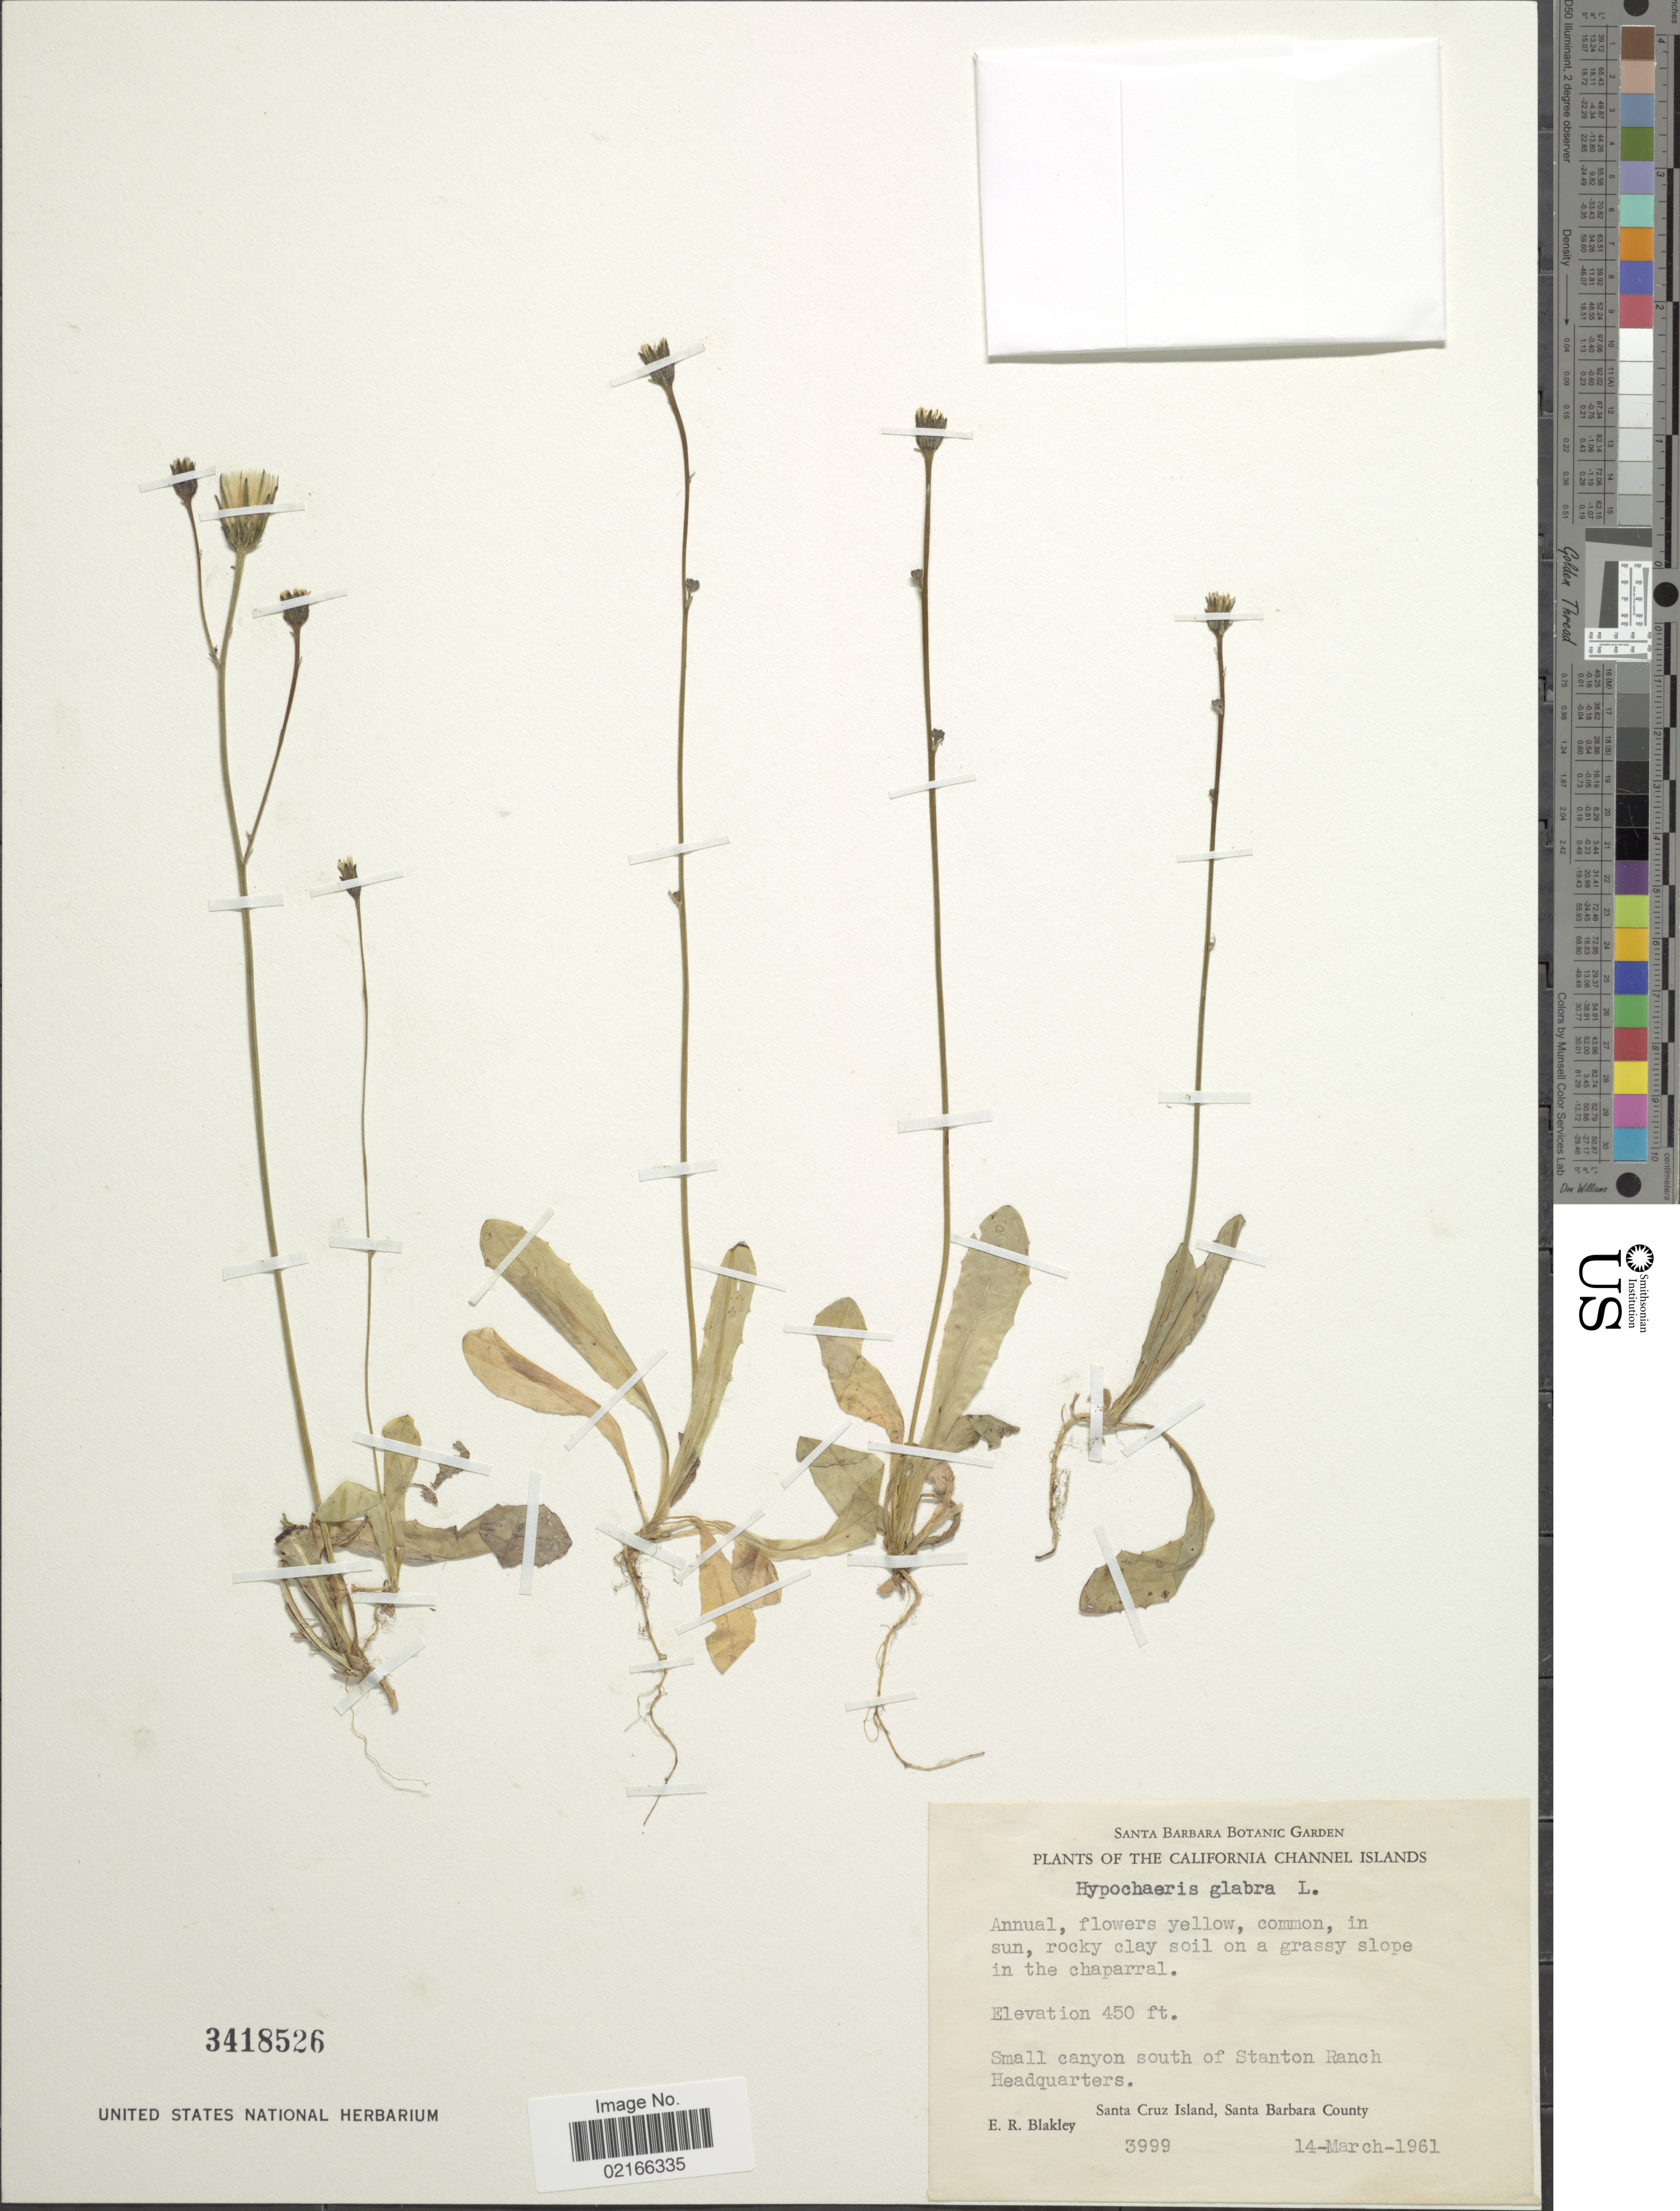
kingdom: Plantae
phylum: Tracheophyta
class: Magnoliopsida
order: Asterales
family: Asteraceae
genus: Hypochaeris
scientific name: Hypochaeris glabra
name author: L.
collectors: E. R. Blakley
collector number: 3999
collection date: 1961-03-14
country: United States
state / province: California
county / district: Santa Barbara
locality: California Channel Islands. Small canyon south of Stanton Ranch Headquarters. Santa Cruz Island, Santa Barbara County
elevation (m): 137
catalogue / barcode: US 3418526